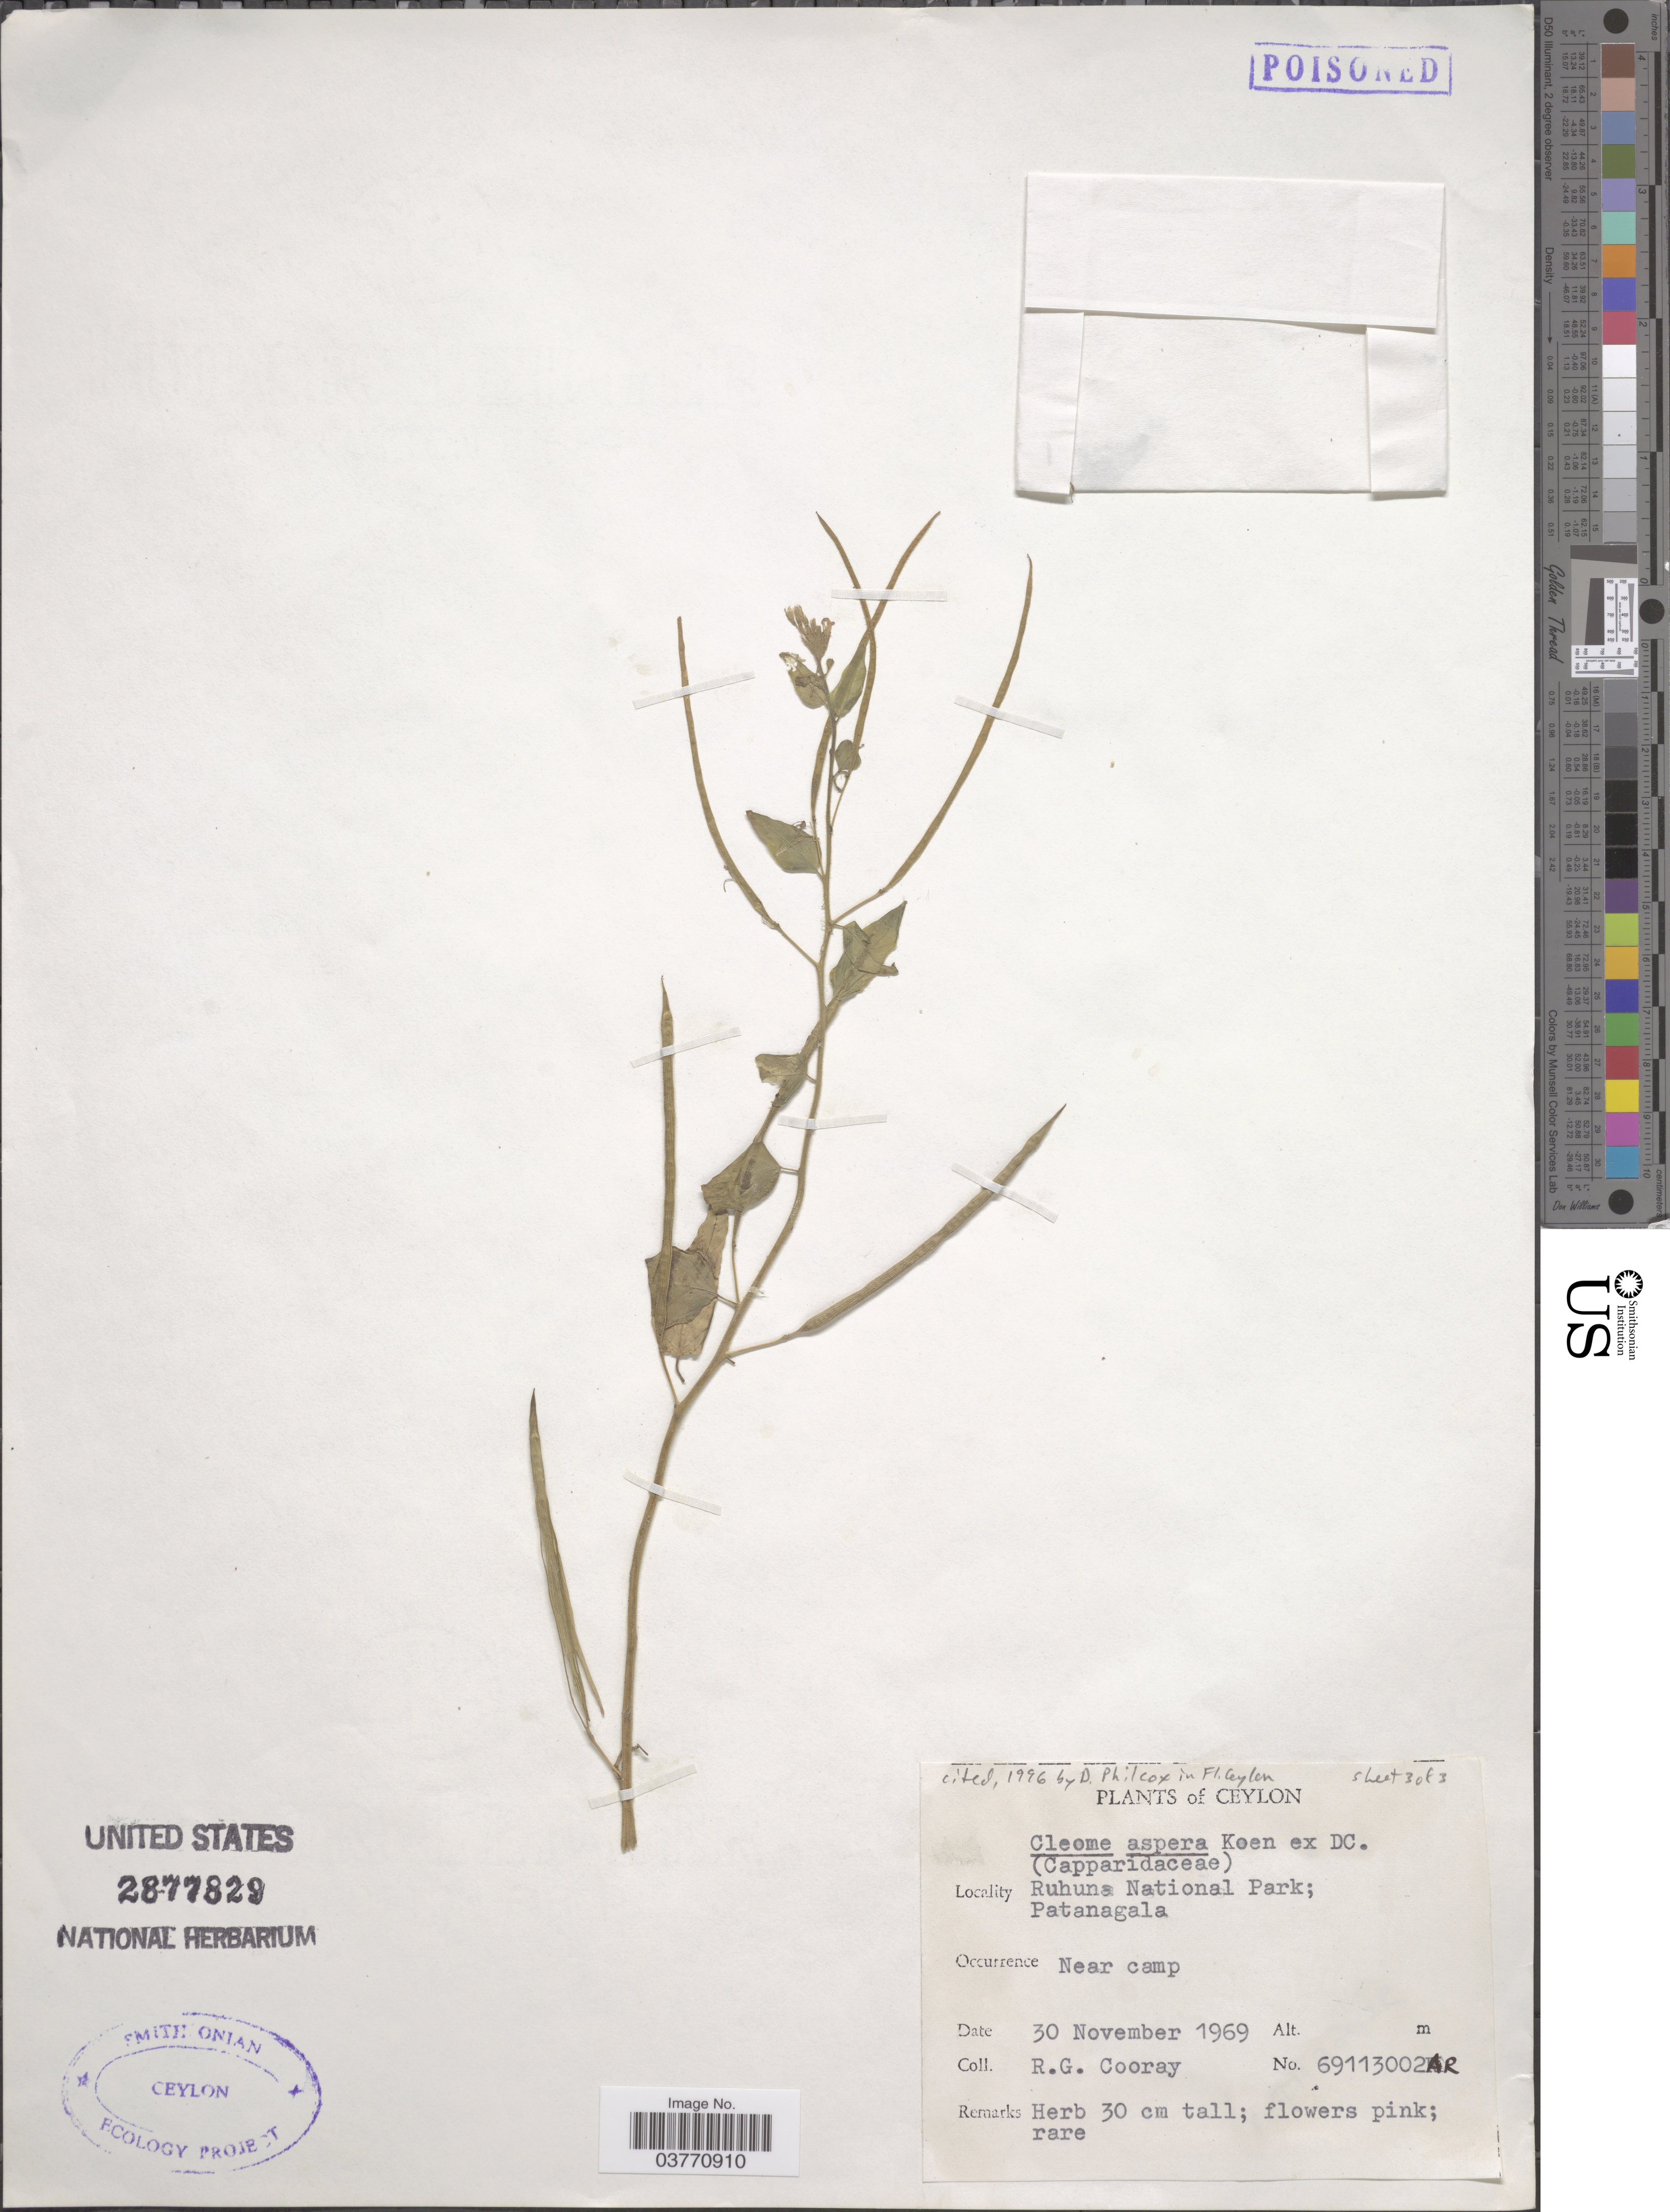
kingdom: Plantae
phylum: Tracheophyta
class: Magnoliopsida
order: Brassicales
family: Cleomaceae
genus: Arivela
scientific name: Arivela viscosa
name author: (L.) Raf.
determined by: Strong, Mark T., (BOT), Smithsonian Institution - National Museum of Natural History (UNITED STATES)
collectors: R. Cooray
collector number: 69113002AR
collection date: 1969-11-30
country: Sri Lanka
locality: Ceylon. Ruhuna National Park, Patanagala.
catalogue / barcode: US 2877829